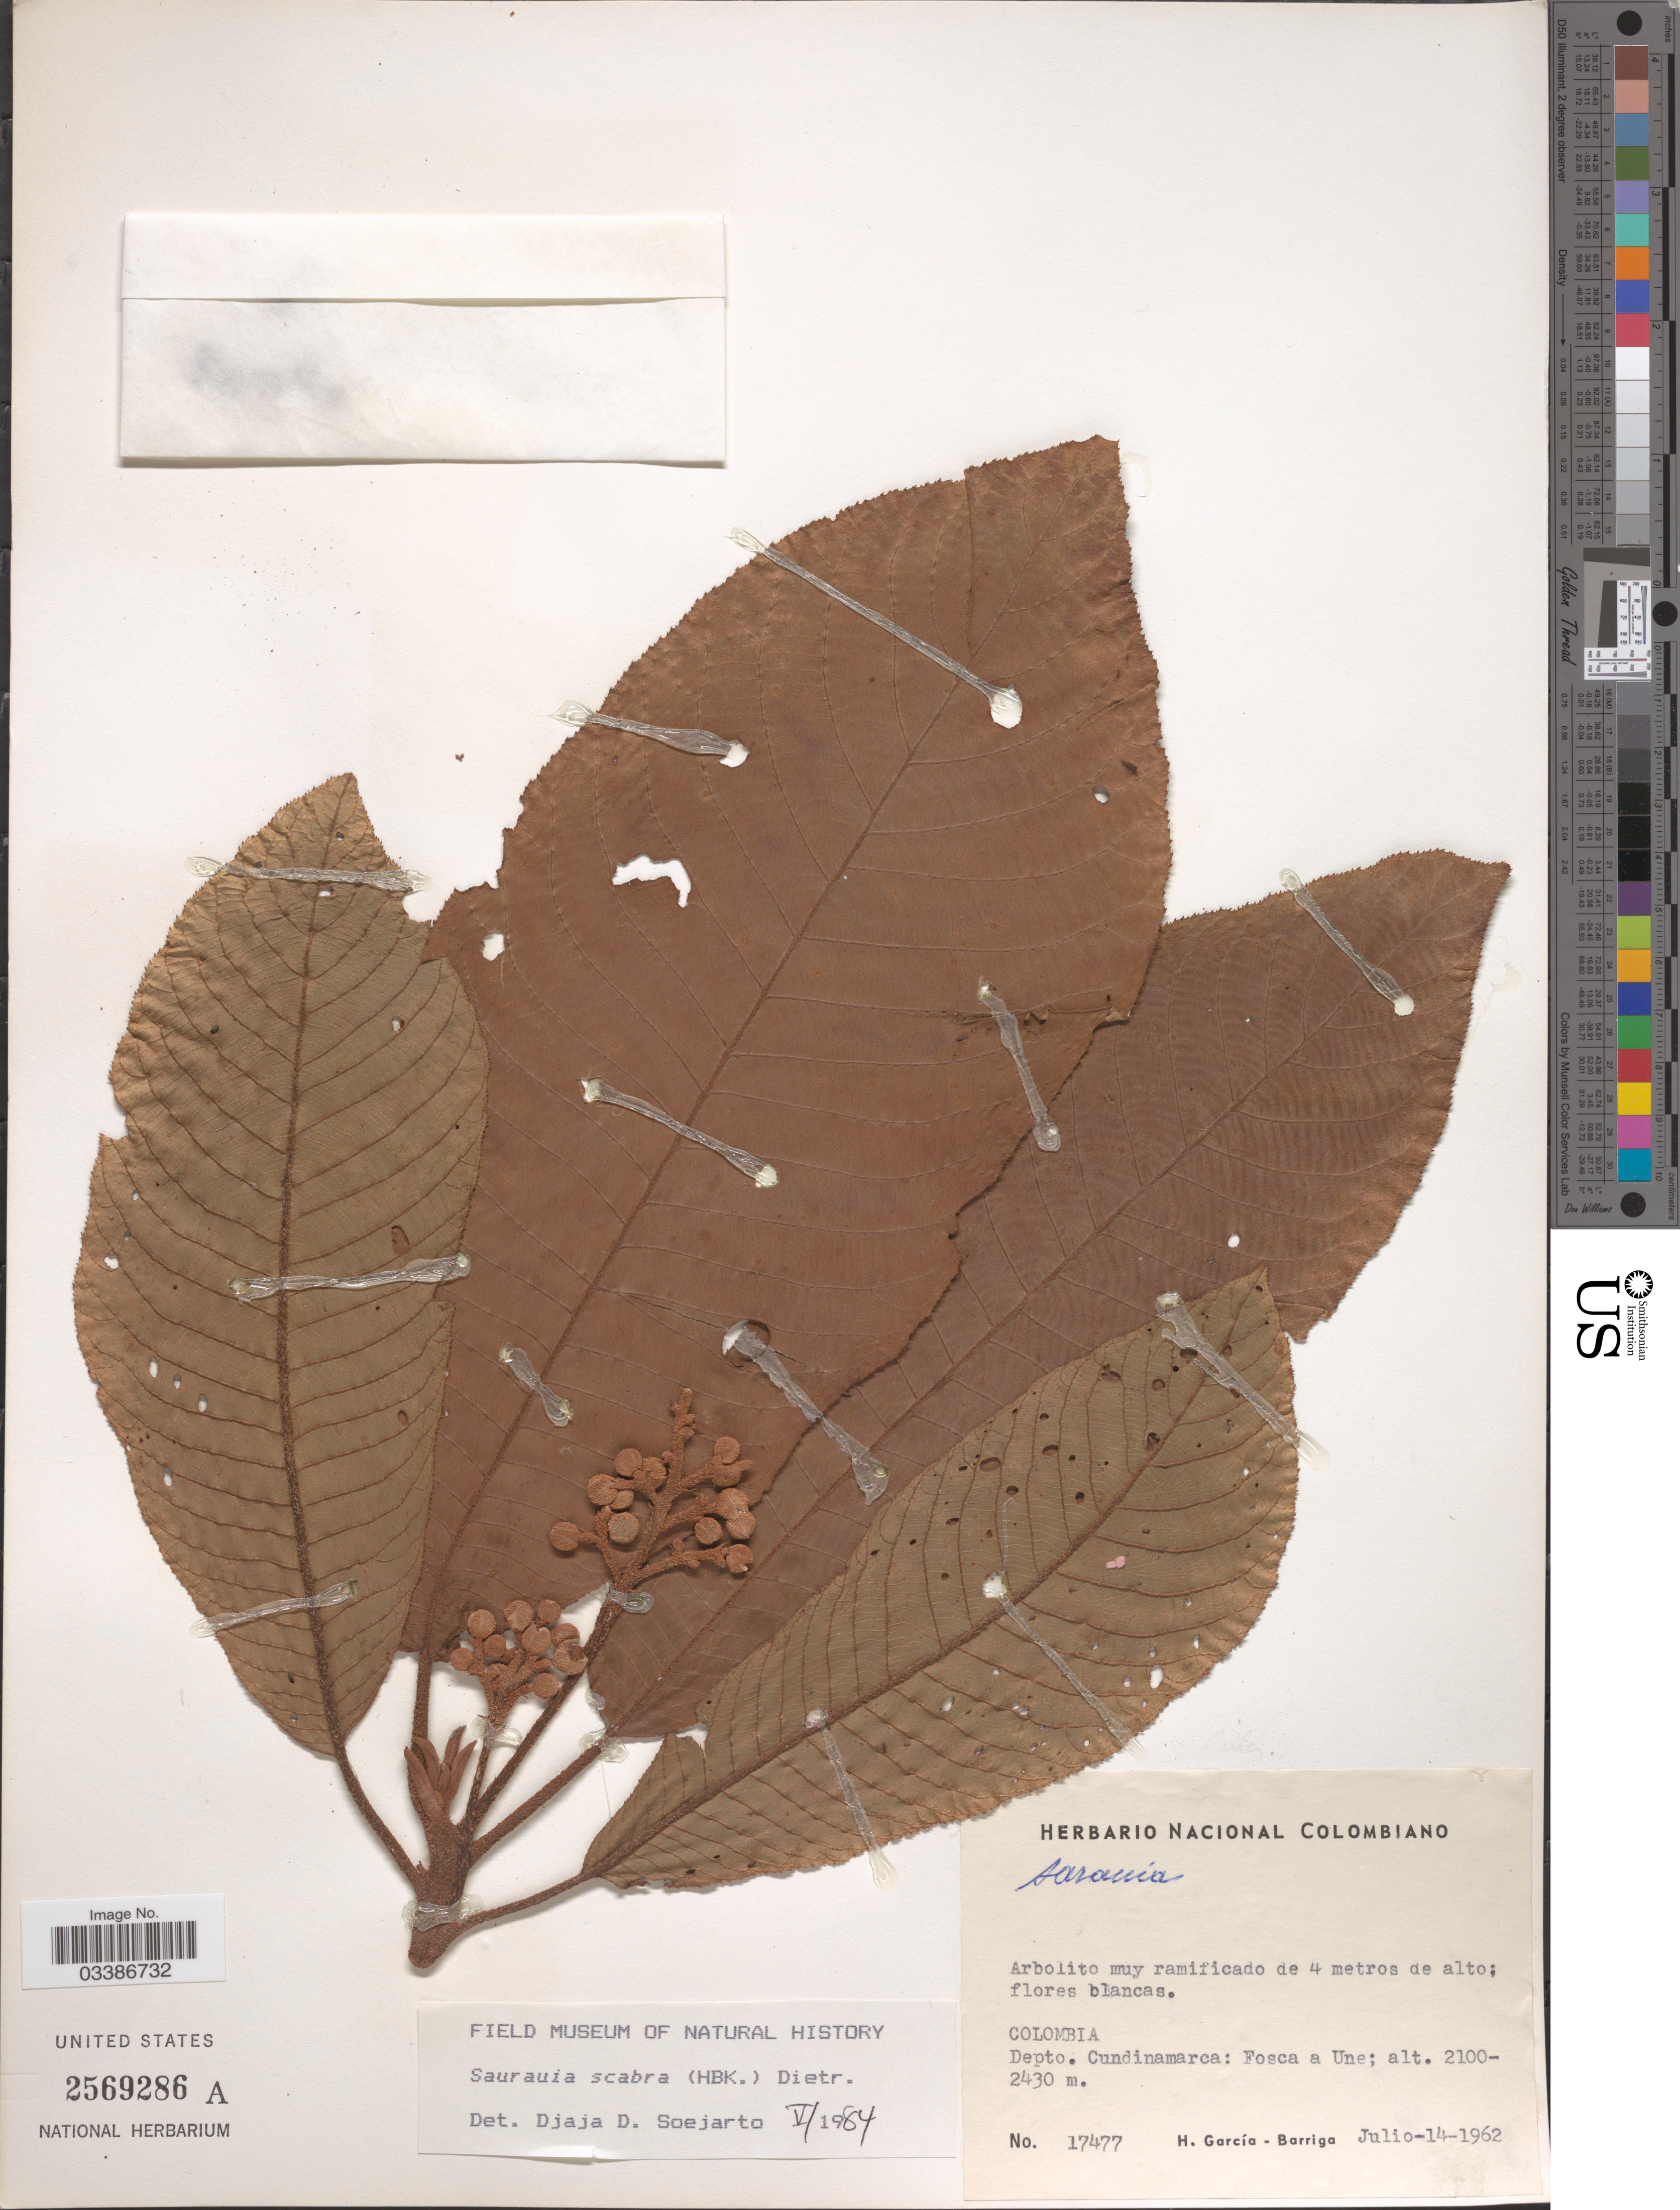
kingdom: Plantae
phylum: Tracheophyta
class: Magnoliopsida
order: Ericales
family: Actinidiaceae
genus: Saurauia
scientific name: Saurauia scabra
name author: (Kunth) D. Dietr.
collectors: H. García Barriga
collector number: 17477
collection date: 1962-07-14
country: Colombia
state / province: Cundinamarca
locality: Depto. Cundinamarca: Fosca a Une.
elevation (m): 2100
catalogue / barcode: US 2569286A